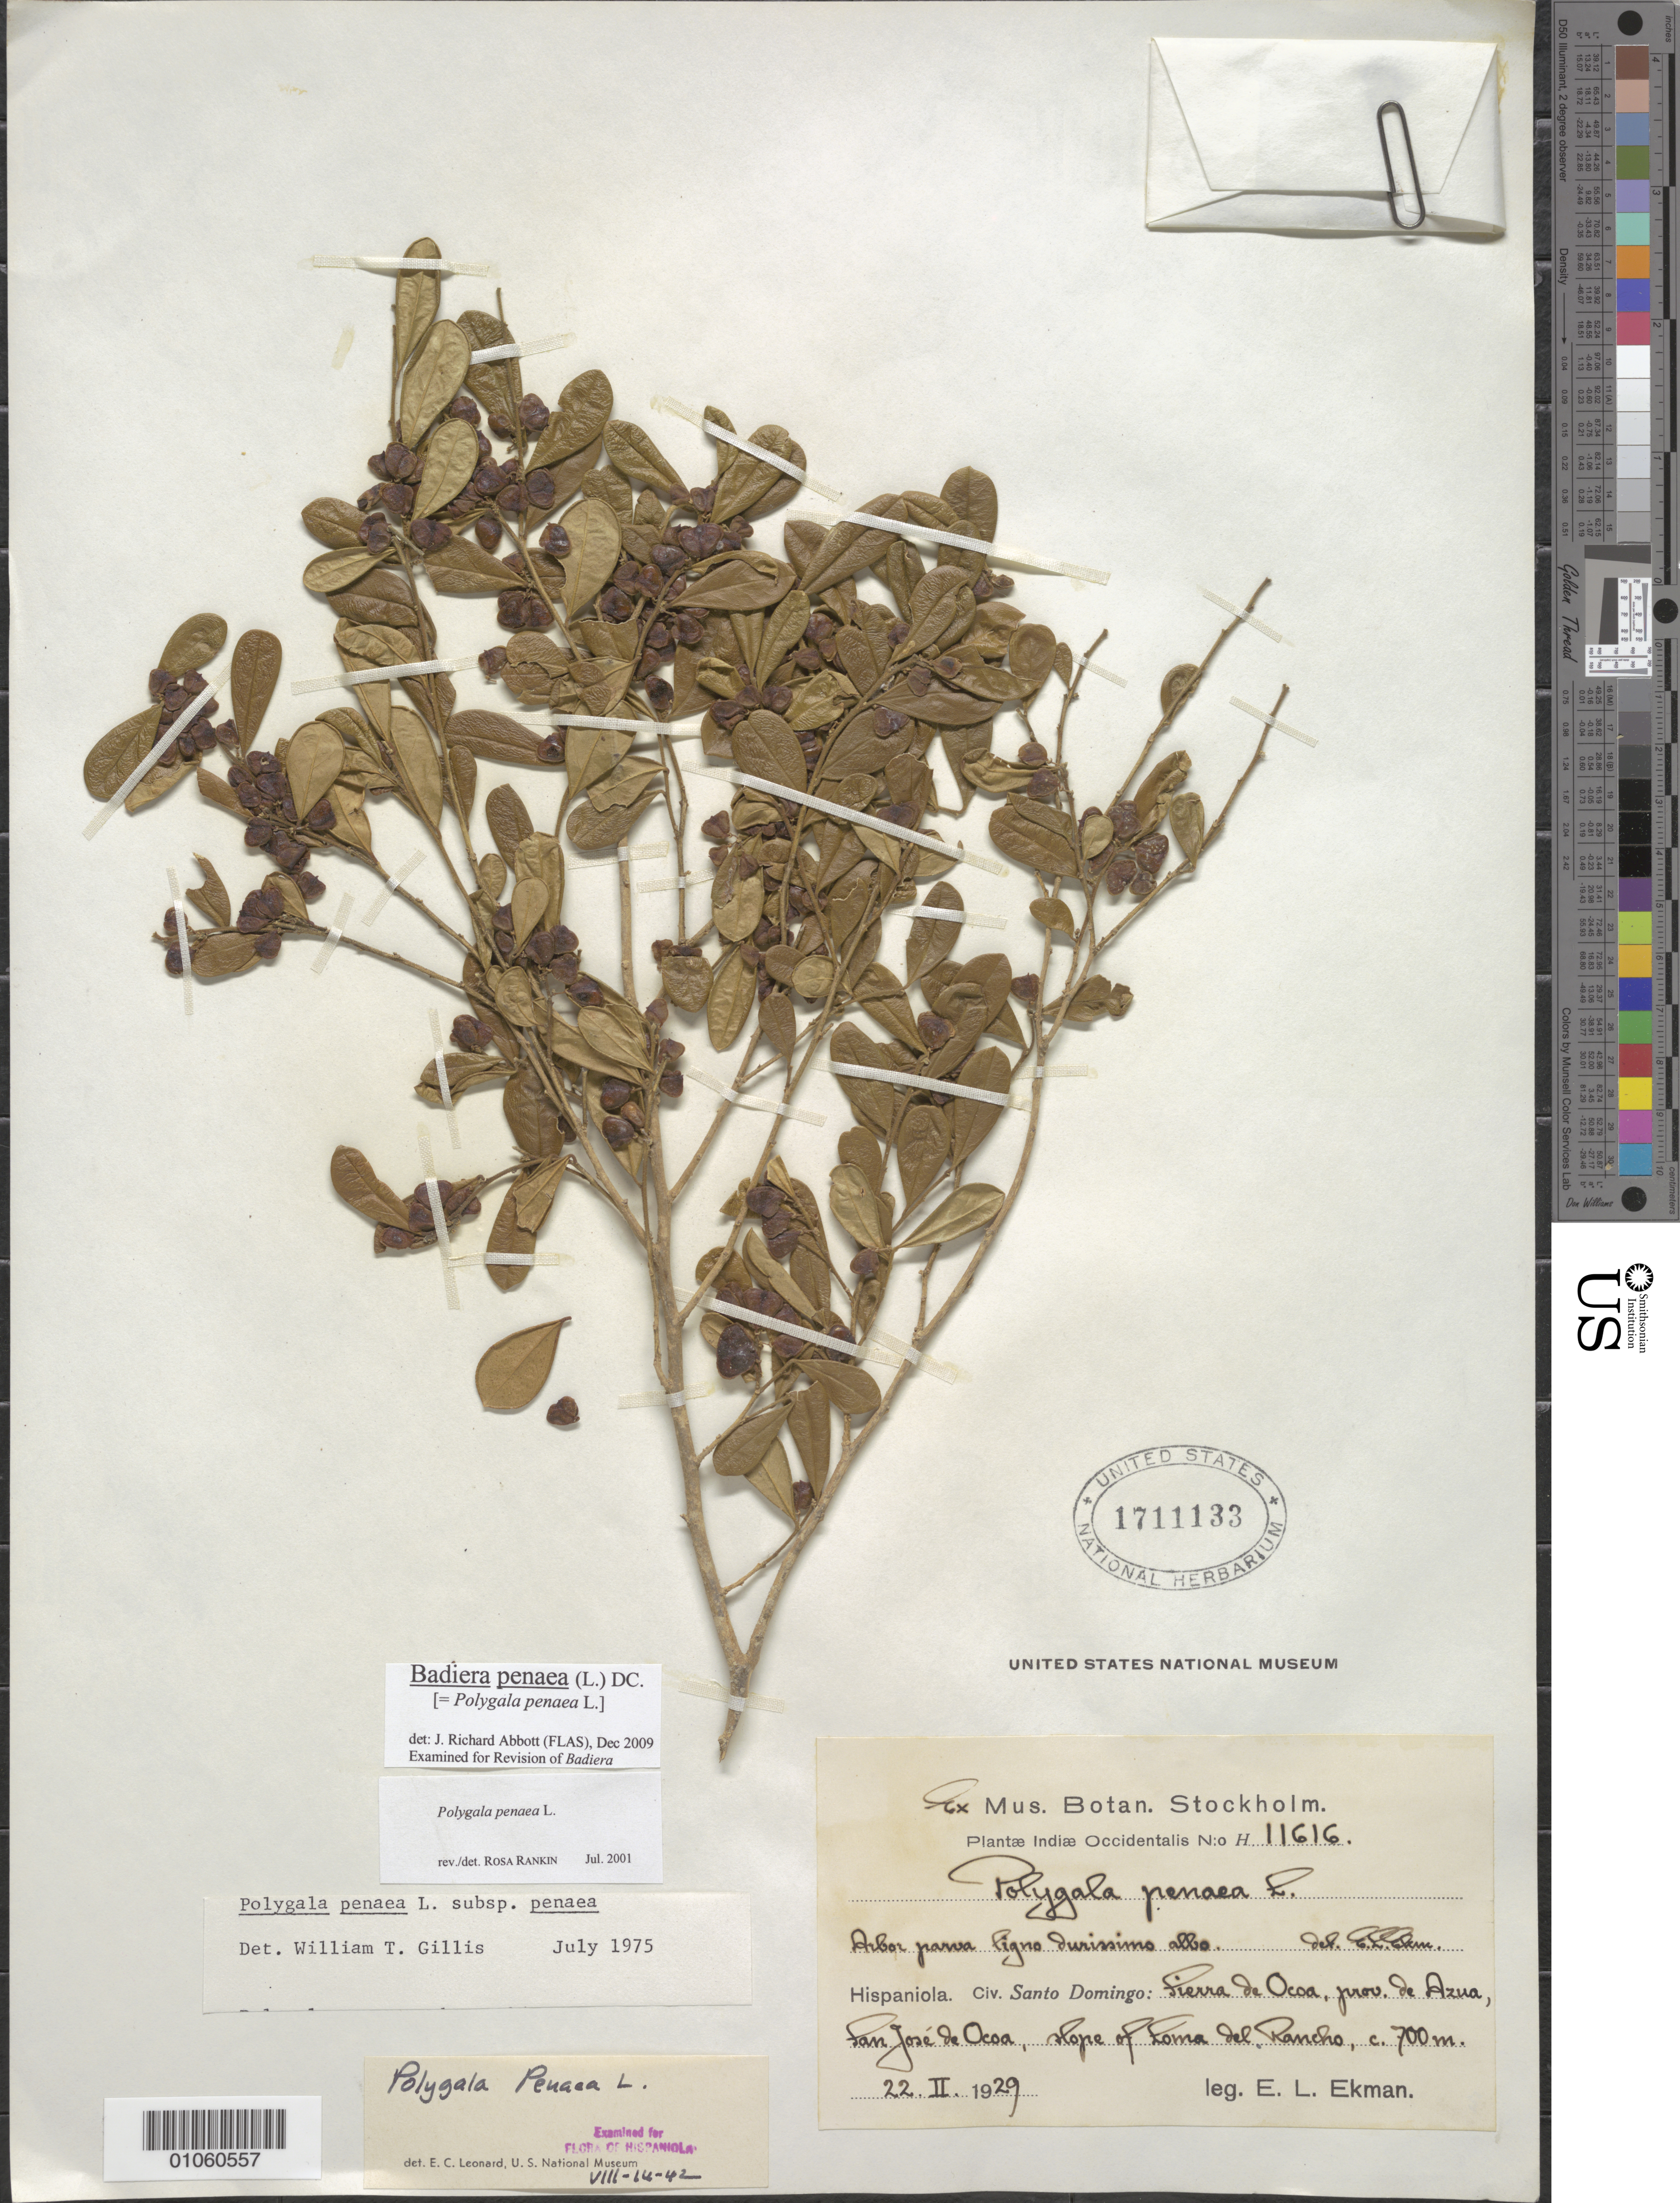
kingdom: Plantae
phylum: Tracheophyta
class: Magnoliopsida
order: Fabales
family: Polygalaceae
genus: Badiera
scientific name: Badiera penaea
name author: (L.) DC.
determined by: Abbott, J. R., (FLAS)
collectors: E. L. Ekman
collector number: H 11616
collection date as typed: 22 Feb 1929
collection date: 1929-02-22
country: Dominican Republic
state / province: Azua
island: Hispaniola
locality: Sierra de Ocoa, San José de Ocoa, slope of Loma del Rancho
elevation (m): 700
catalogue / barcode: US 1711133